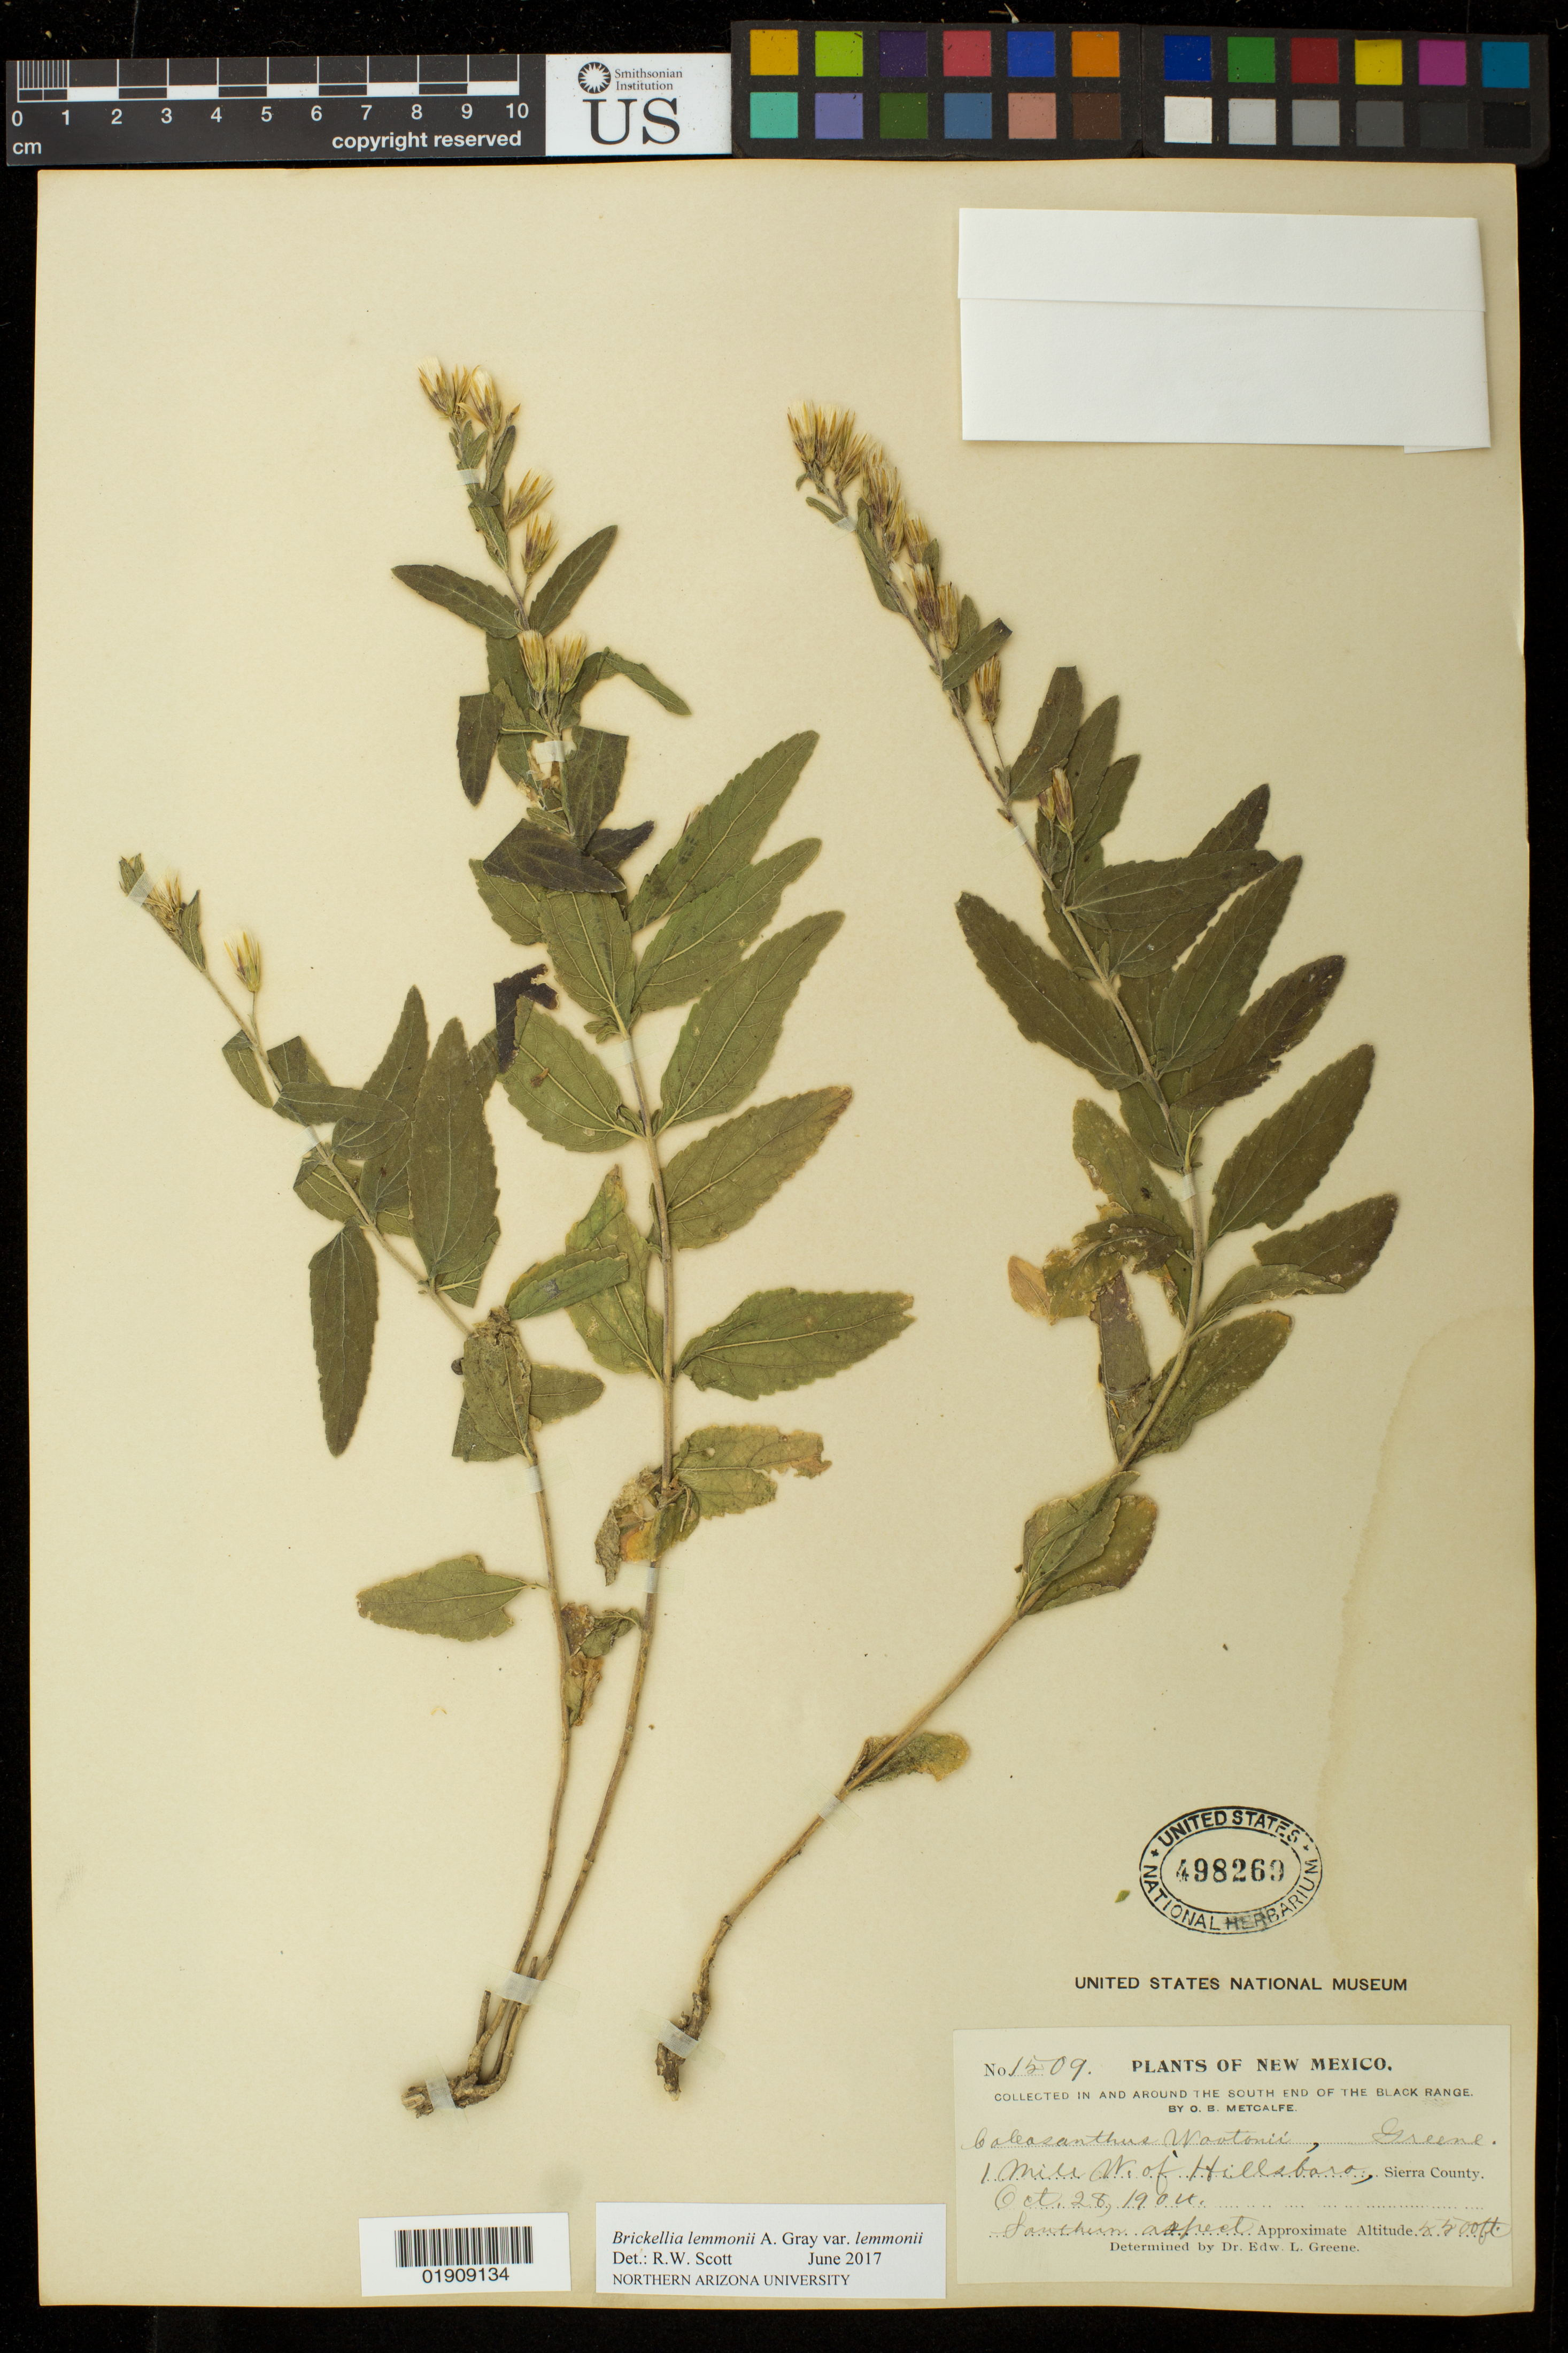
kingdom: Plantae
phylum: Tracheophyta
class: Magnoliopsida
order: Asterales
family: Asteraceae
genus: Brickellia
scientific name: Brickellia lemmonii var. lemmonii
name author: A. Gray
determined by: Scott, Randall W., (ASC), Northern Arizona University (UNITED STATES)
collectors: O. B. Metcalfe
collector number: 1509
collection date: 1904-10-28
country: United States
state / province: New Mexico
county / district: Sierra Co.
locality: The S end of the Black Range; southern aspect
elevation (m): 1676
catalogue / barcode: US 498269